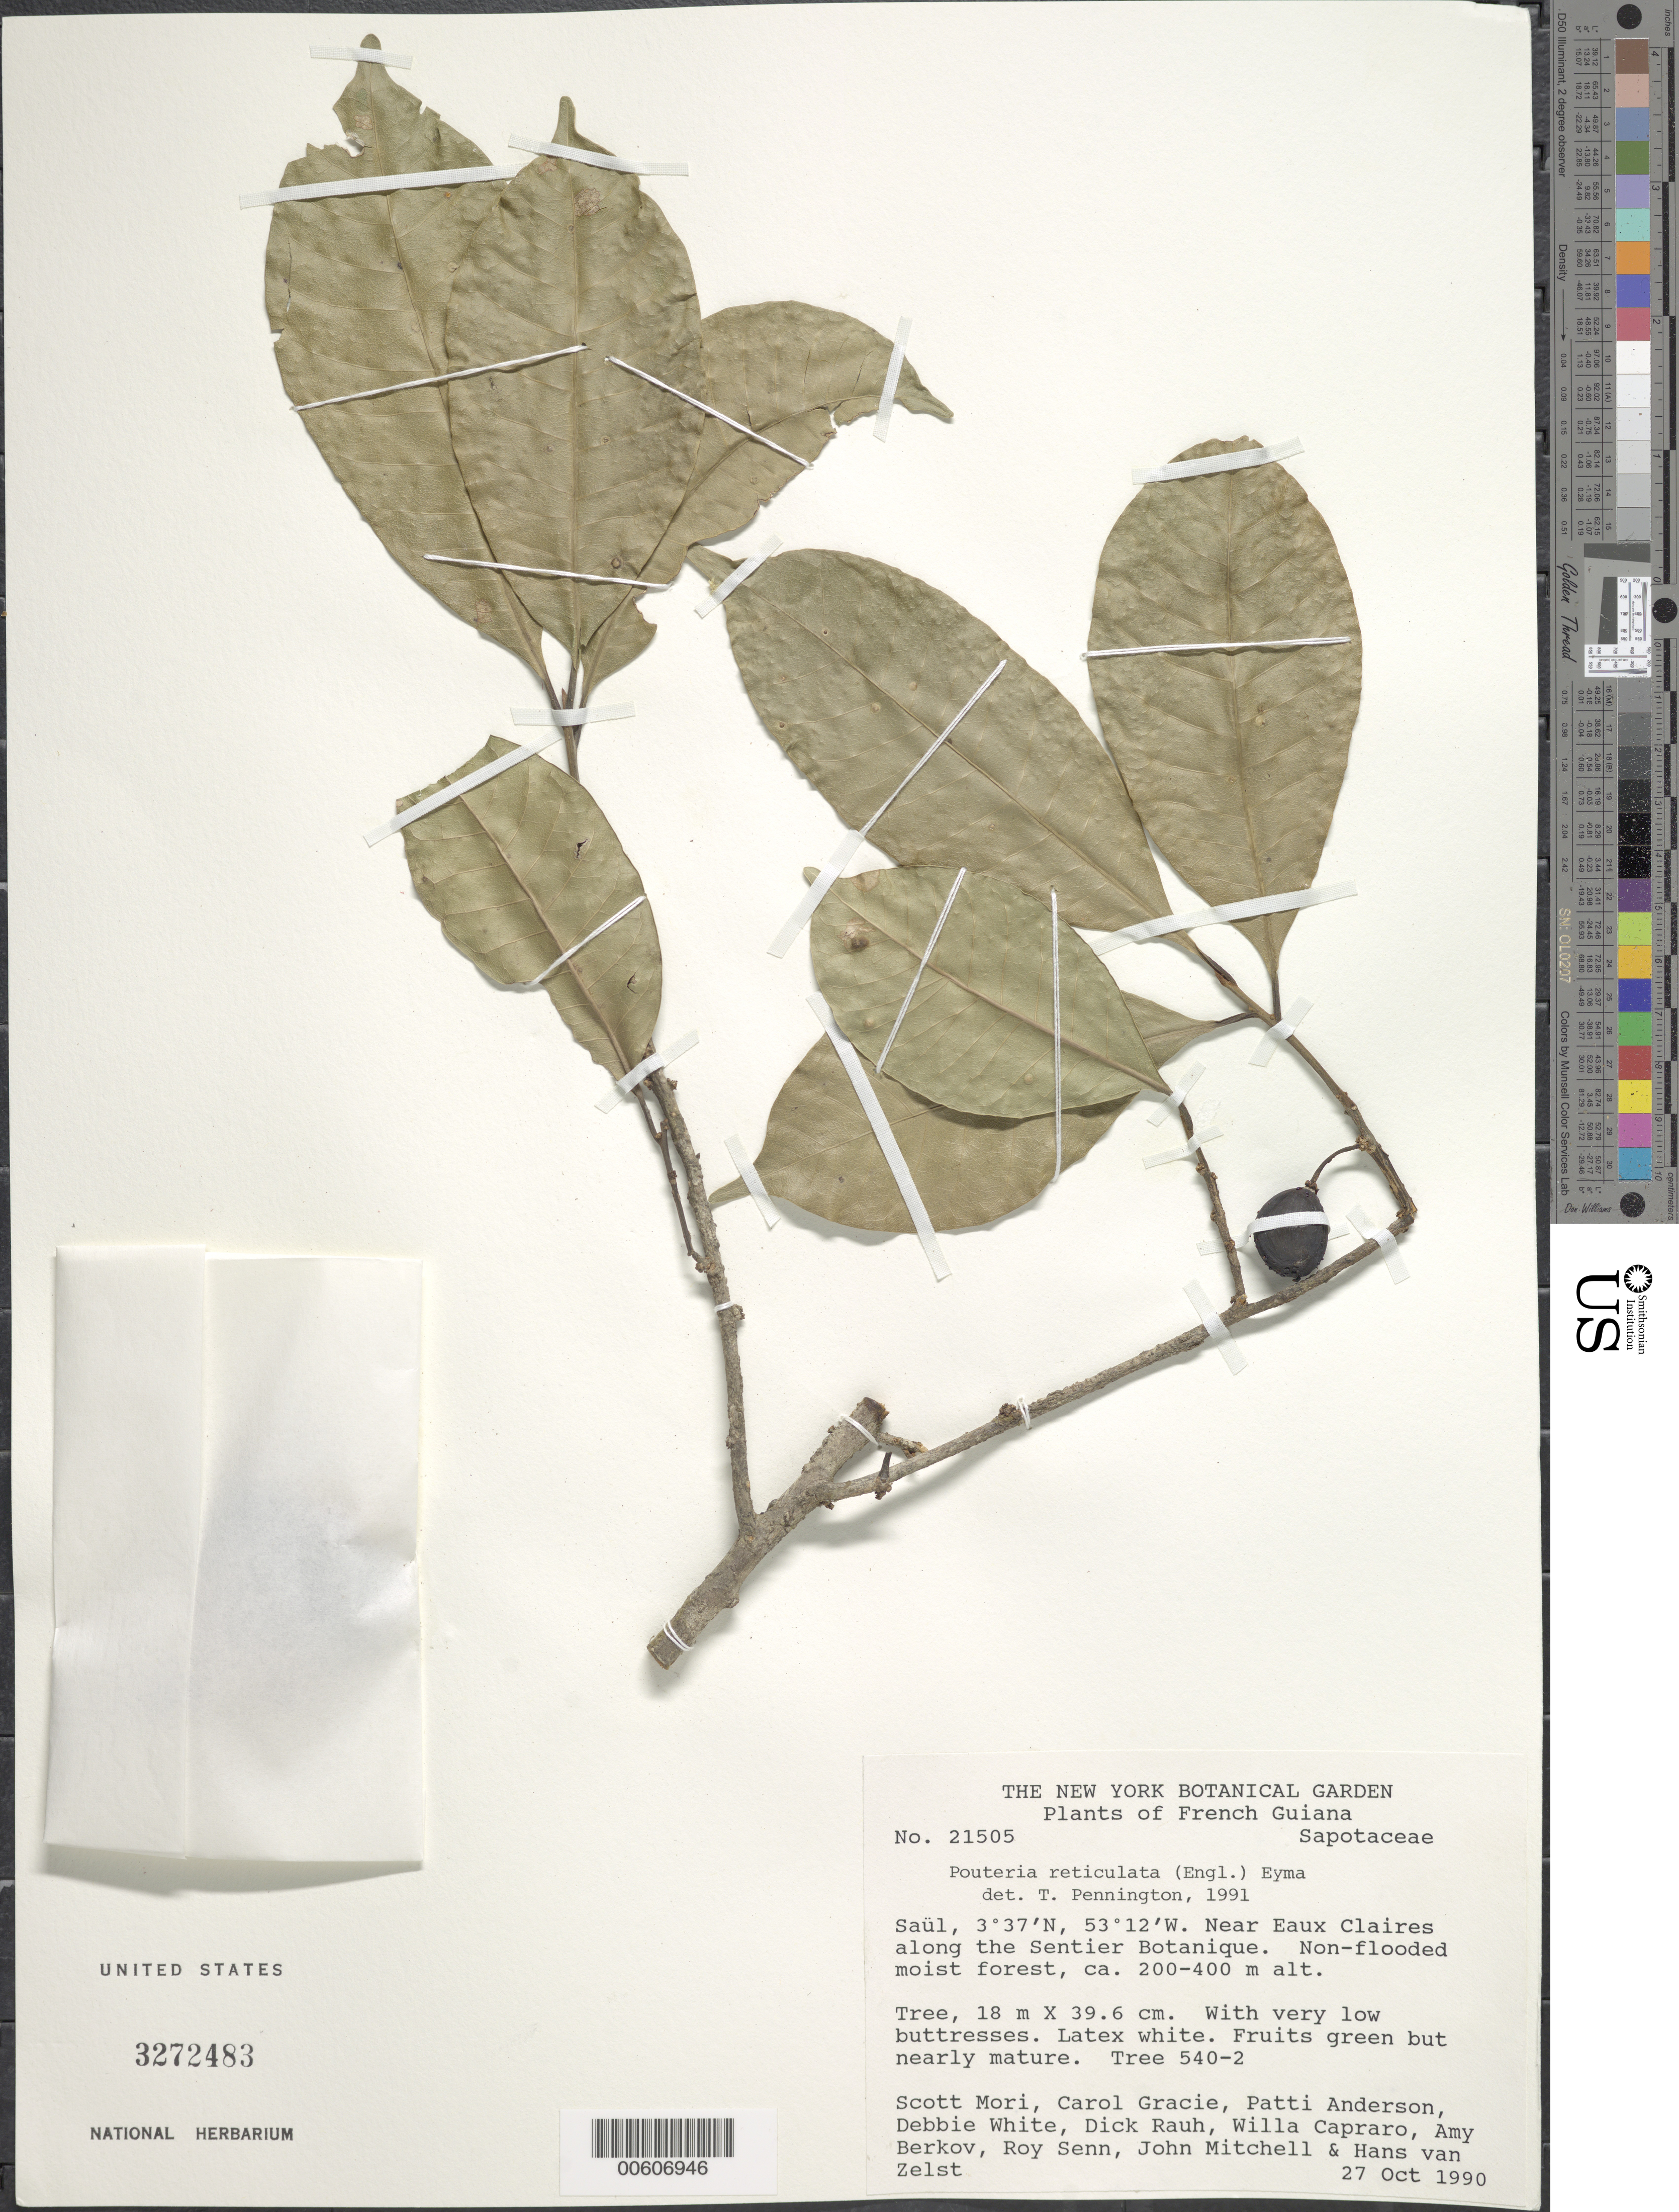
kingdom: Plantae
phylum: Tracheophyta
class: Magnoliopsida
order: Ericales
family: Sapotaceae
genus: Pouteria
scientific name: Pouteria reticulata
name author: (Engl.) Eyma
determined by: Pennington, T. D., (K)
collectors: S. Mori, C. A. Gracie, P. Anderson, D. White, D. Rauh, W. Capraro, A. Berkov, R. Senn, J. D. Mitchell & H. van Zelst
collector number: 21505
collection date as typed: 27-Oct-90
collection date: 1990-10-27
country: French Guiana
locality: Saül, near Eaux Claires on the Sentier Botanique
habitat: Non-flooded moist forest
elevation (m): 200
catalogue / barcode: US 3272483